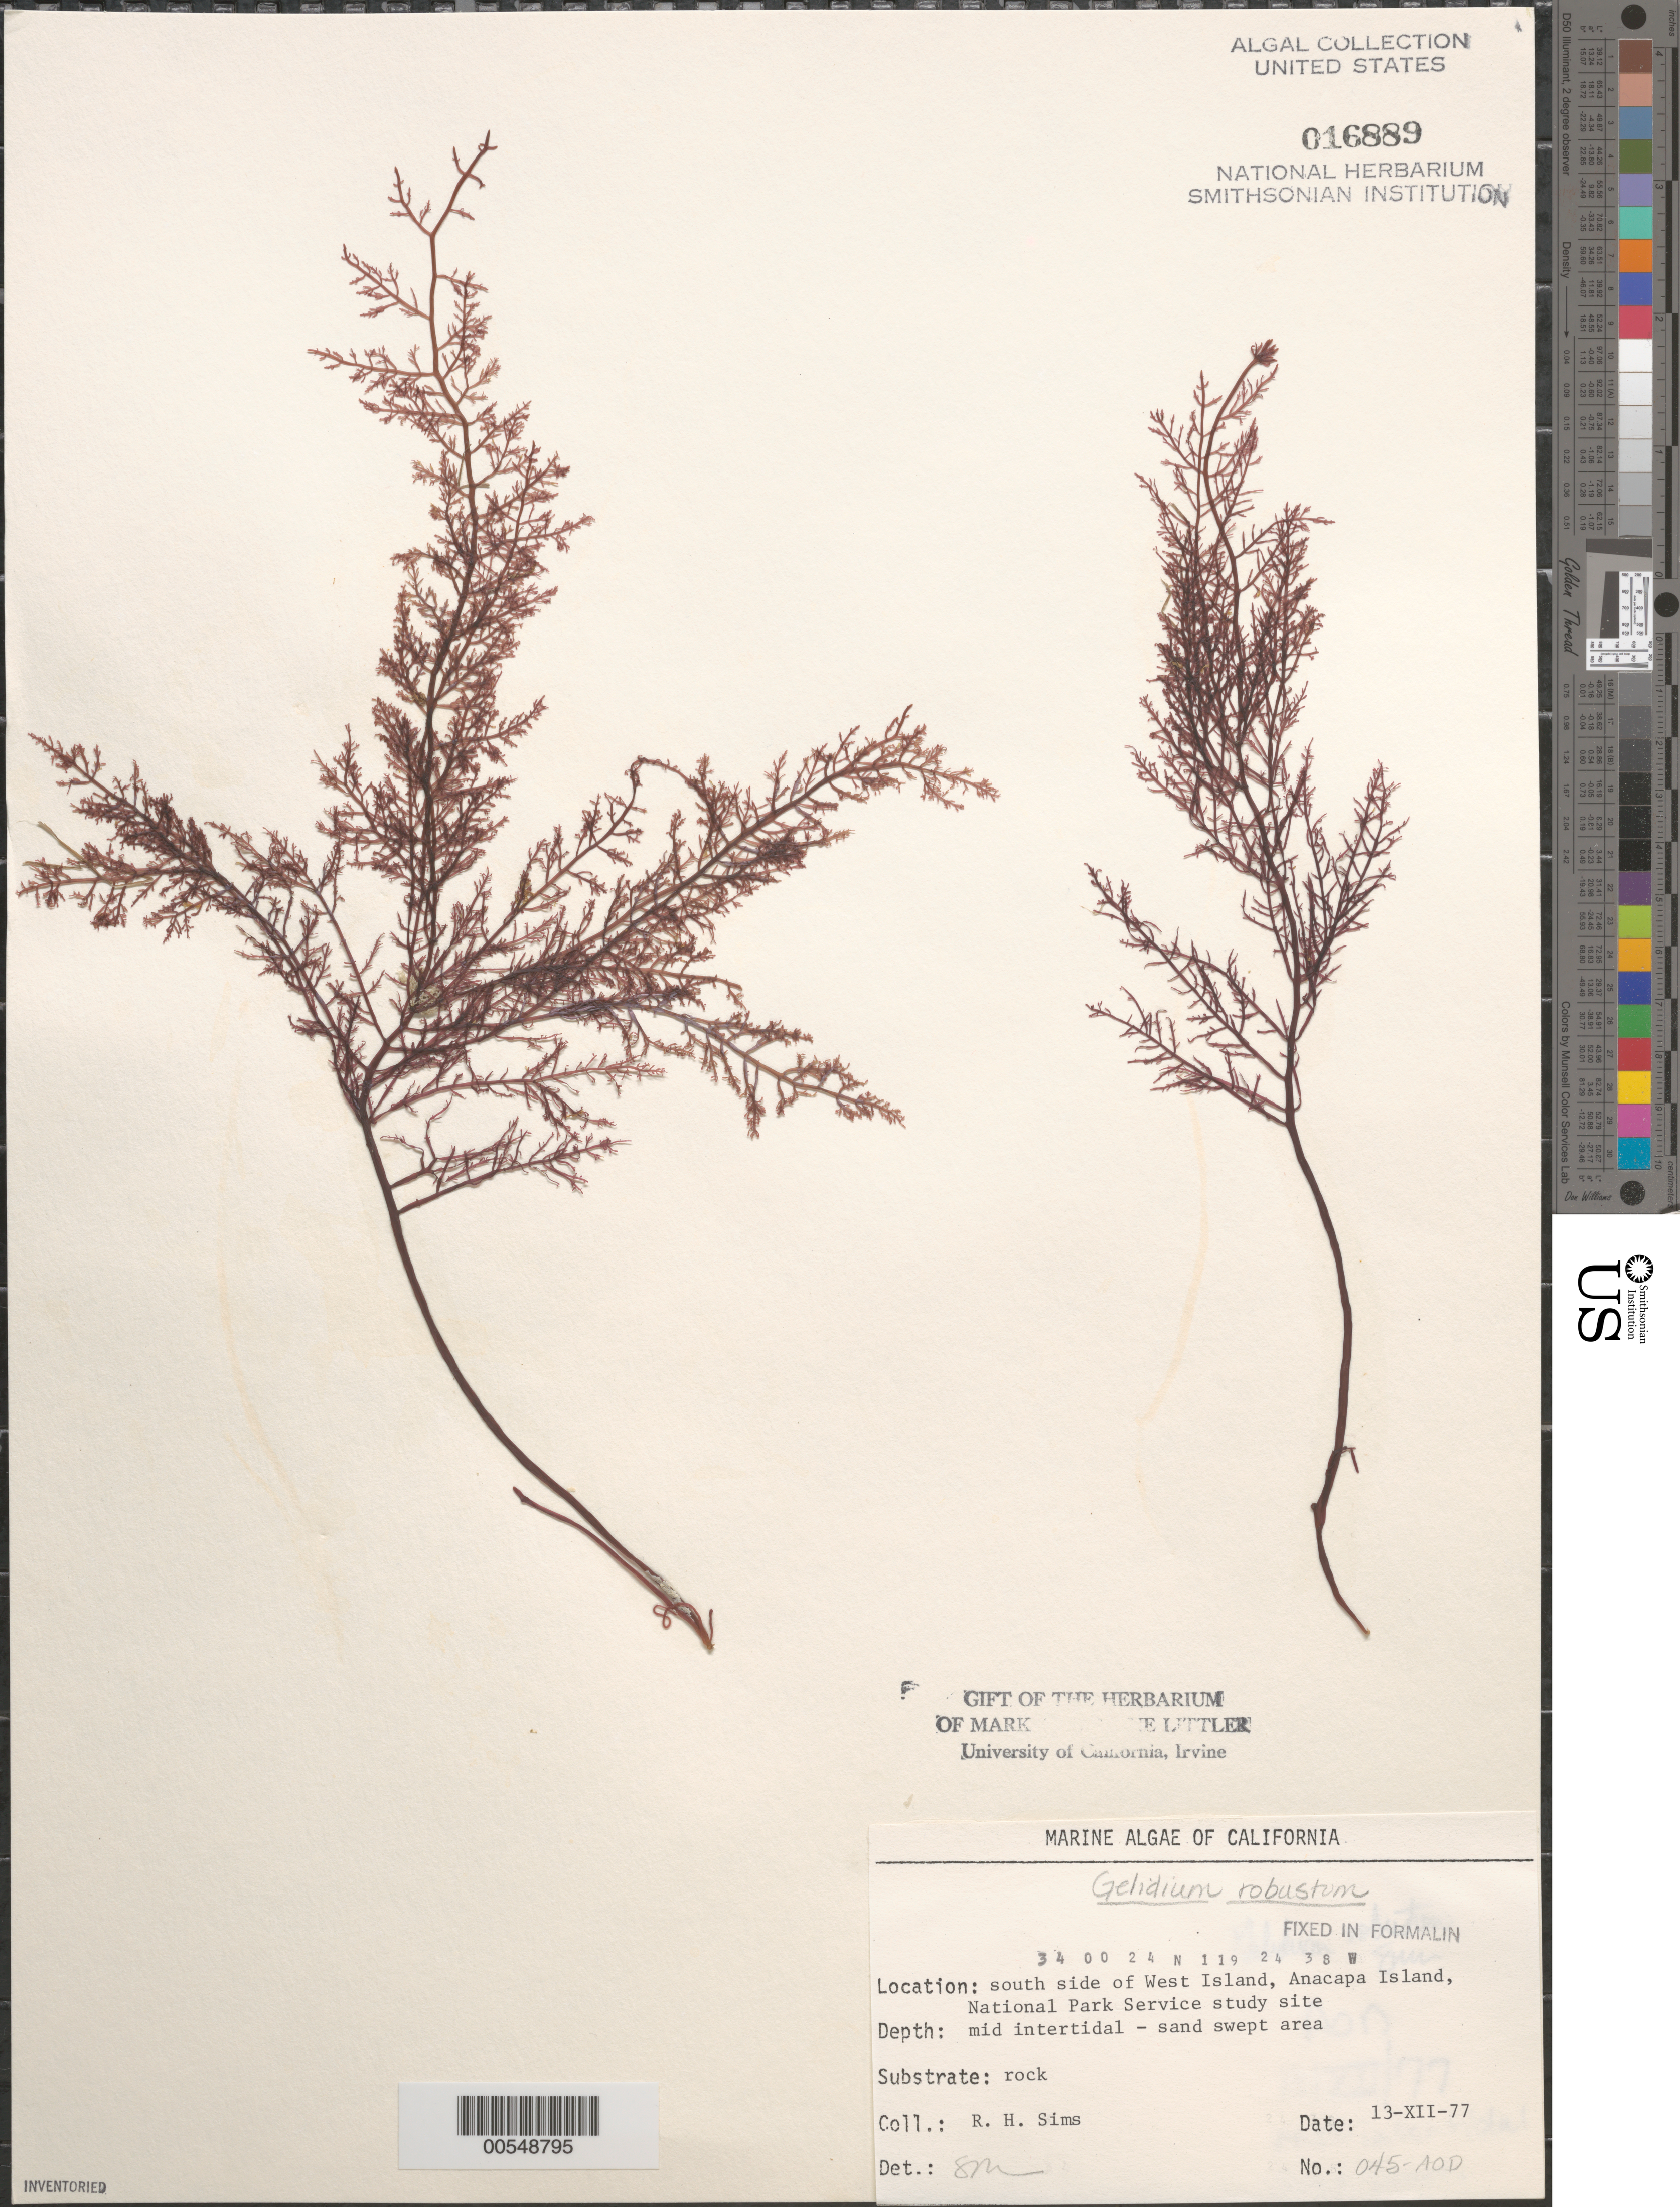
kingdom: Plantae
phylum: Rhodophyta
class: Florideophyceae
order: Gelidiales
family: Gelidiaceae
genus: Gelidium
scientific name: Gelidium robustum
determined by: Murray, S. N.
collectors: R. H. Sims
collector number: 045-AOD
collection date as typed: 13 Dec 1977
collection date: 1977-12-13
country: United States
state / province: California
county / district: Ventura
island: Anacapa Island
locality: South side of west island [National Park Service site]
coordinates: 34 00'24"N, 119 24'38"W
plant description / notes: BLM-SOCALBIGHT Rocky Intertidal Survey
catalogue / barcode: US 16889